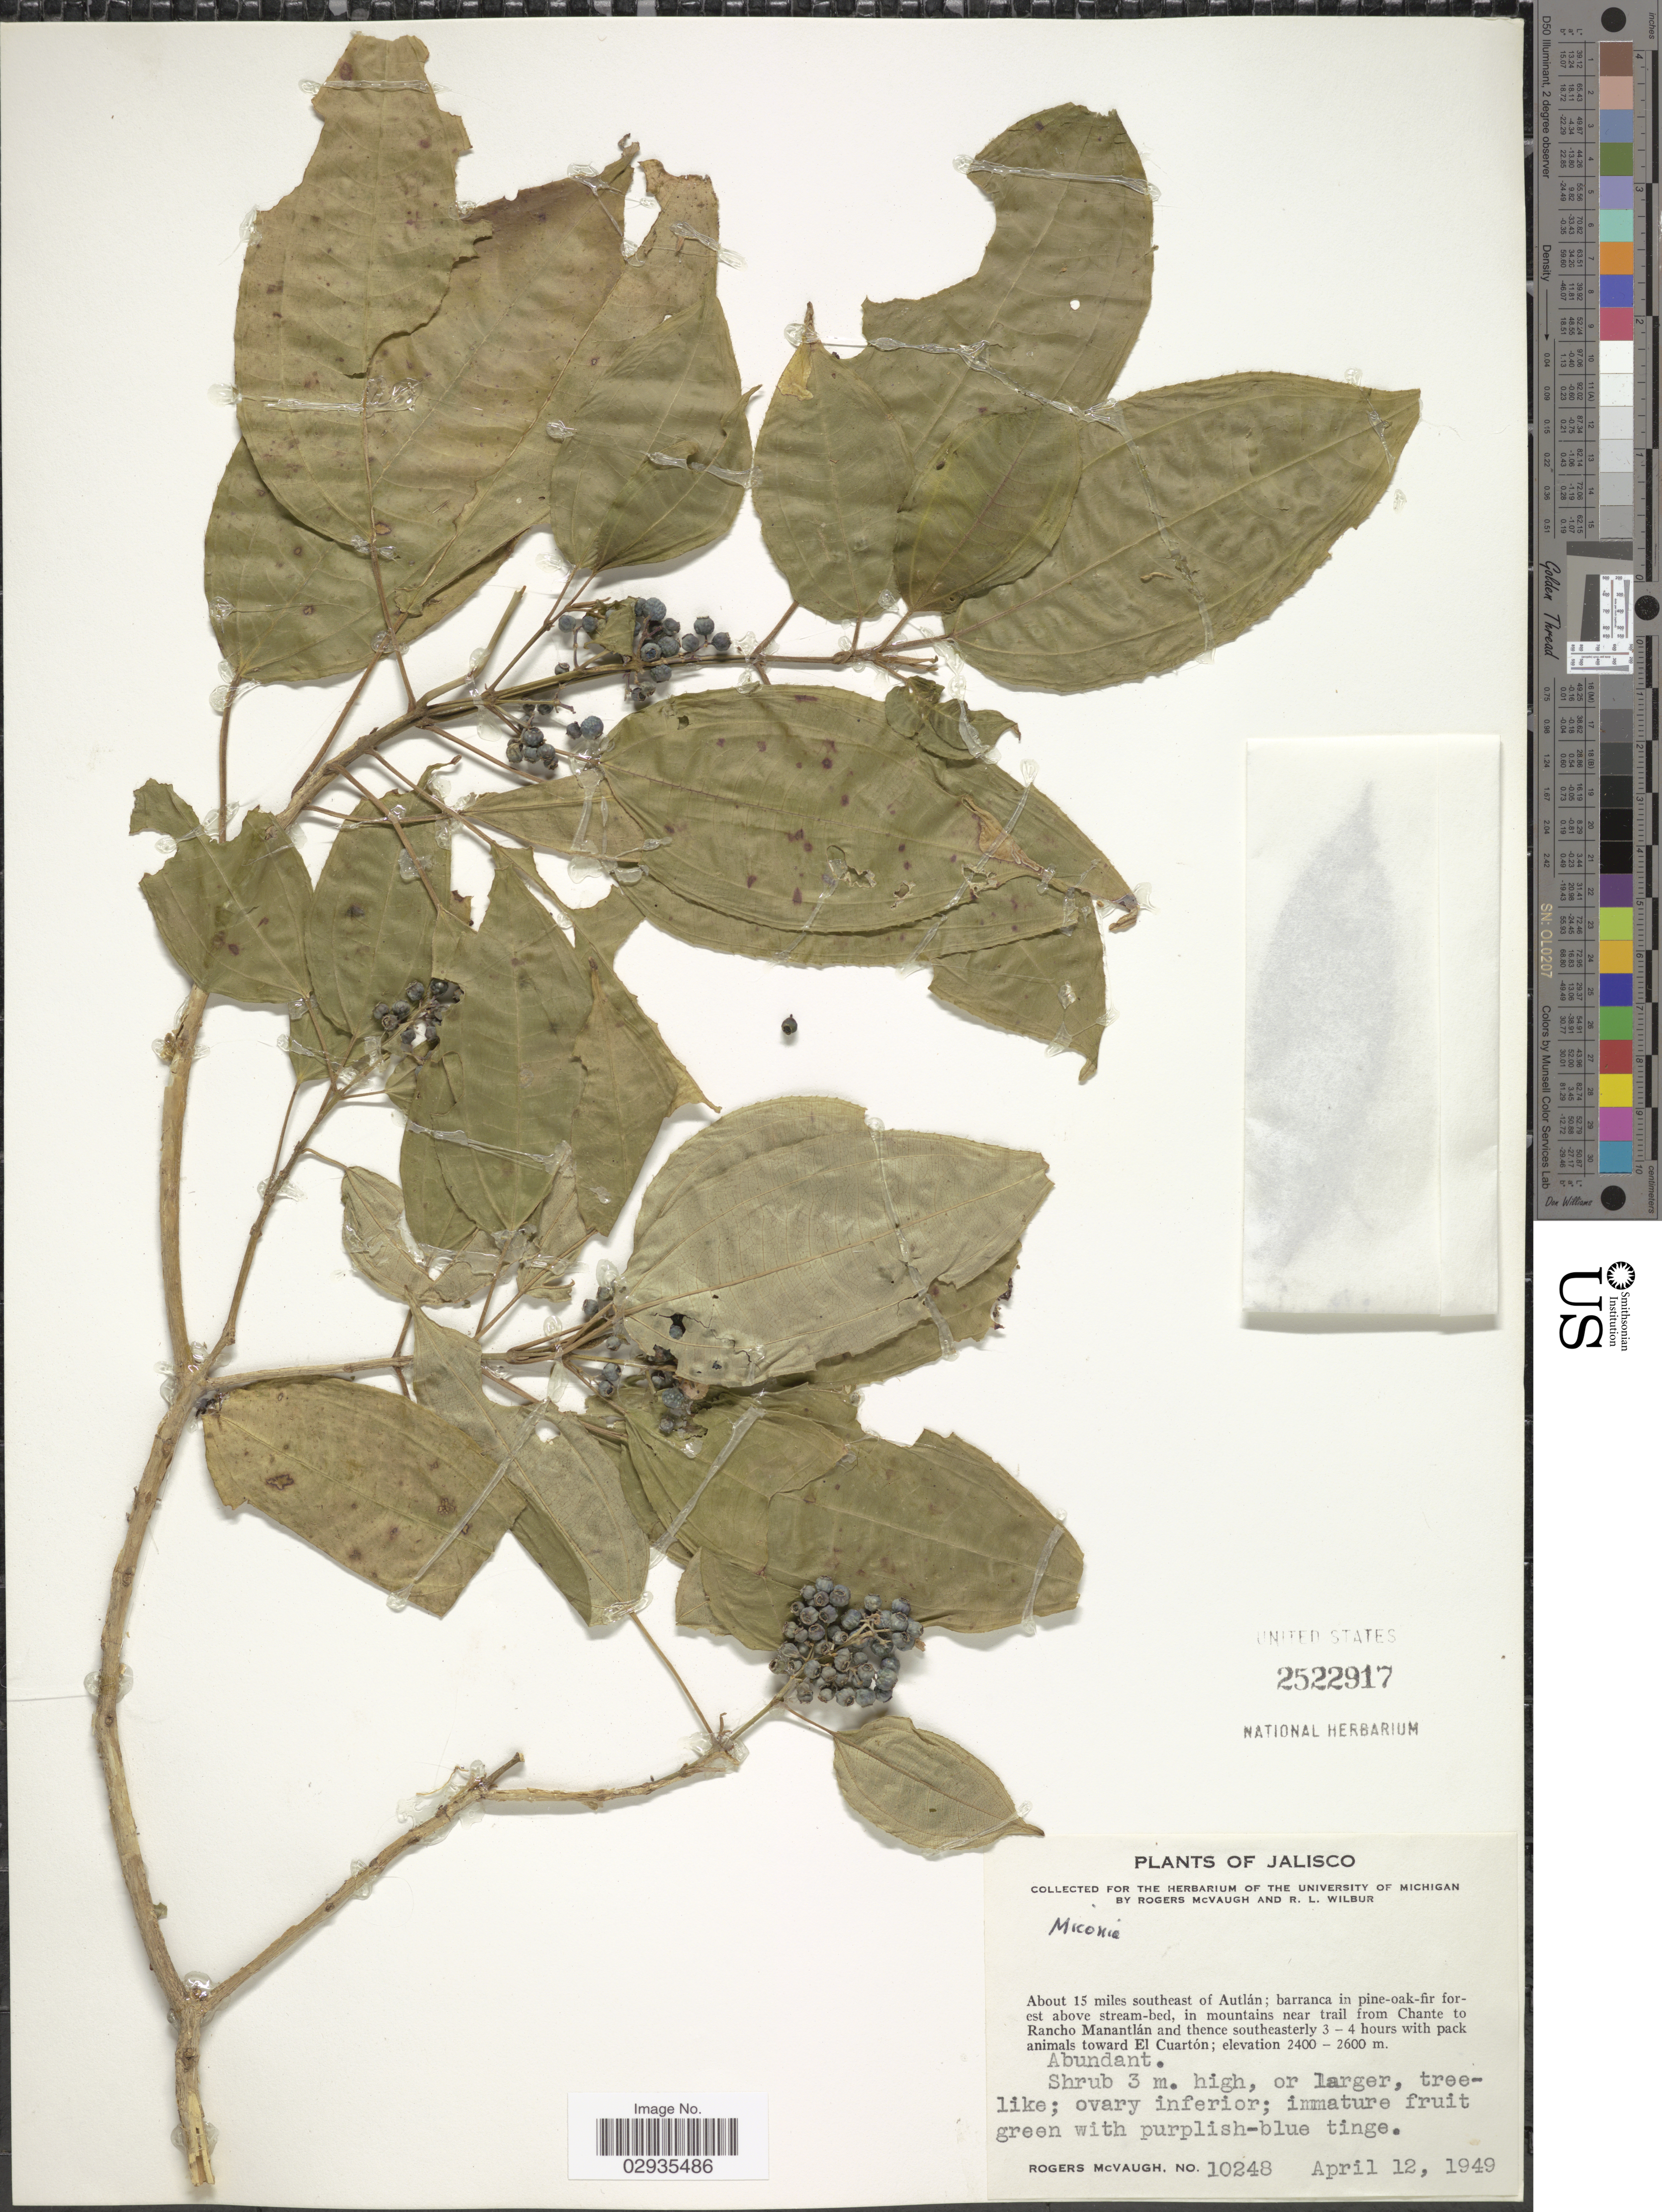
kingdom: Plantae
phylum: Tracheophyta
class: Magnoliopsida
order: Myrtales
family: Melastomataceae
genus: Miconia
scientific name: Miconia sp.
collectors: R. McVaugh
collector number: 10248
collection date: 1949-04-12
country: Mexico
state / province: Jalisco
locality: About 15 miles southeast of Autlán, barranca in pine-oak-fir forest above stream-bed, in mountains near trail from Chante to Rancho Manantlán and thence southeasterly 3-4 hours with pack animals toward El Cuartón.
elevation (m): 2400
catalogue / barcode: US 2522917